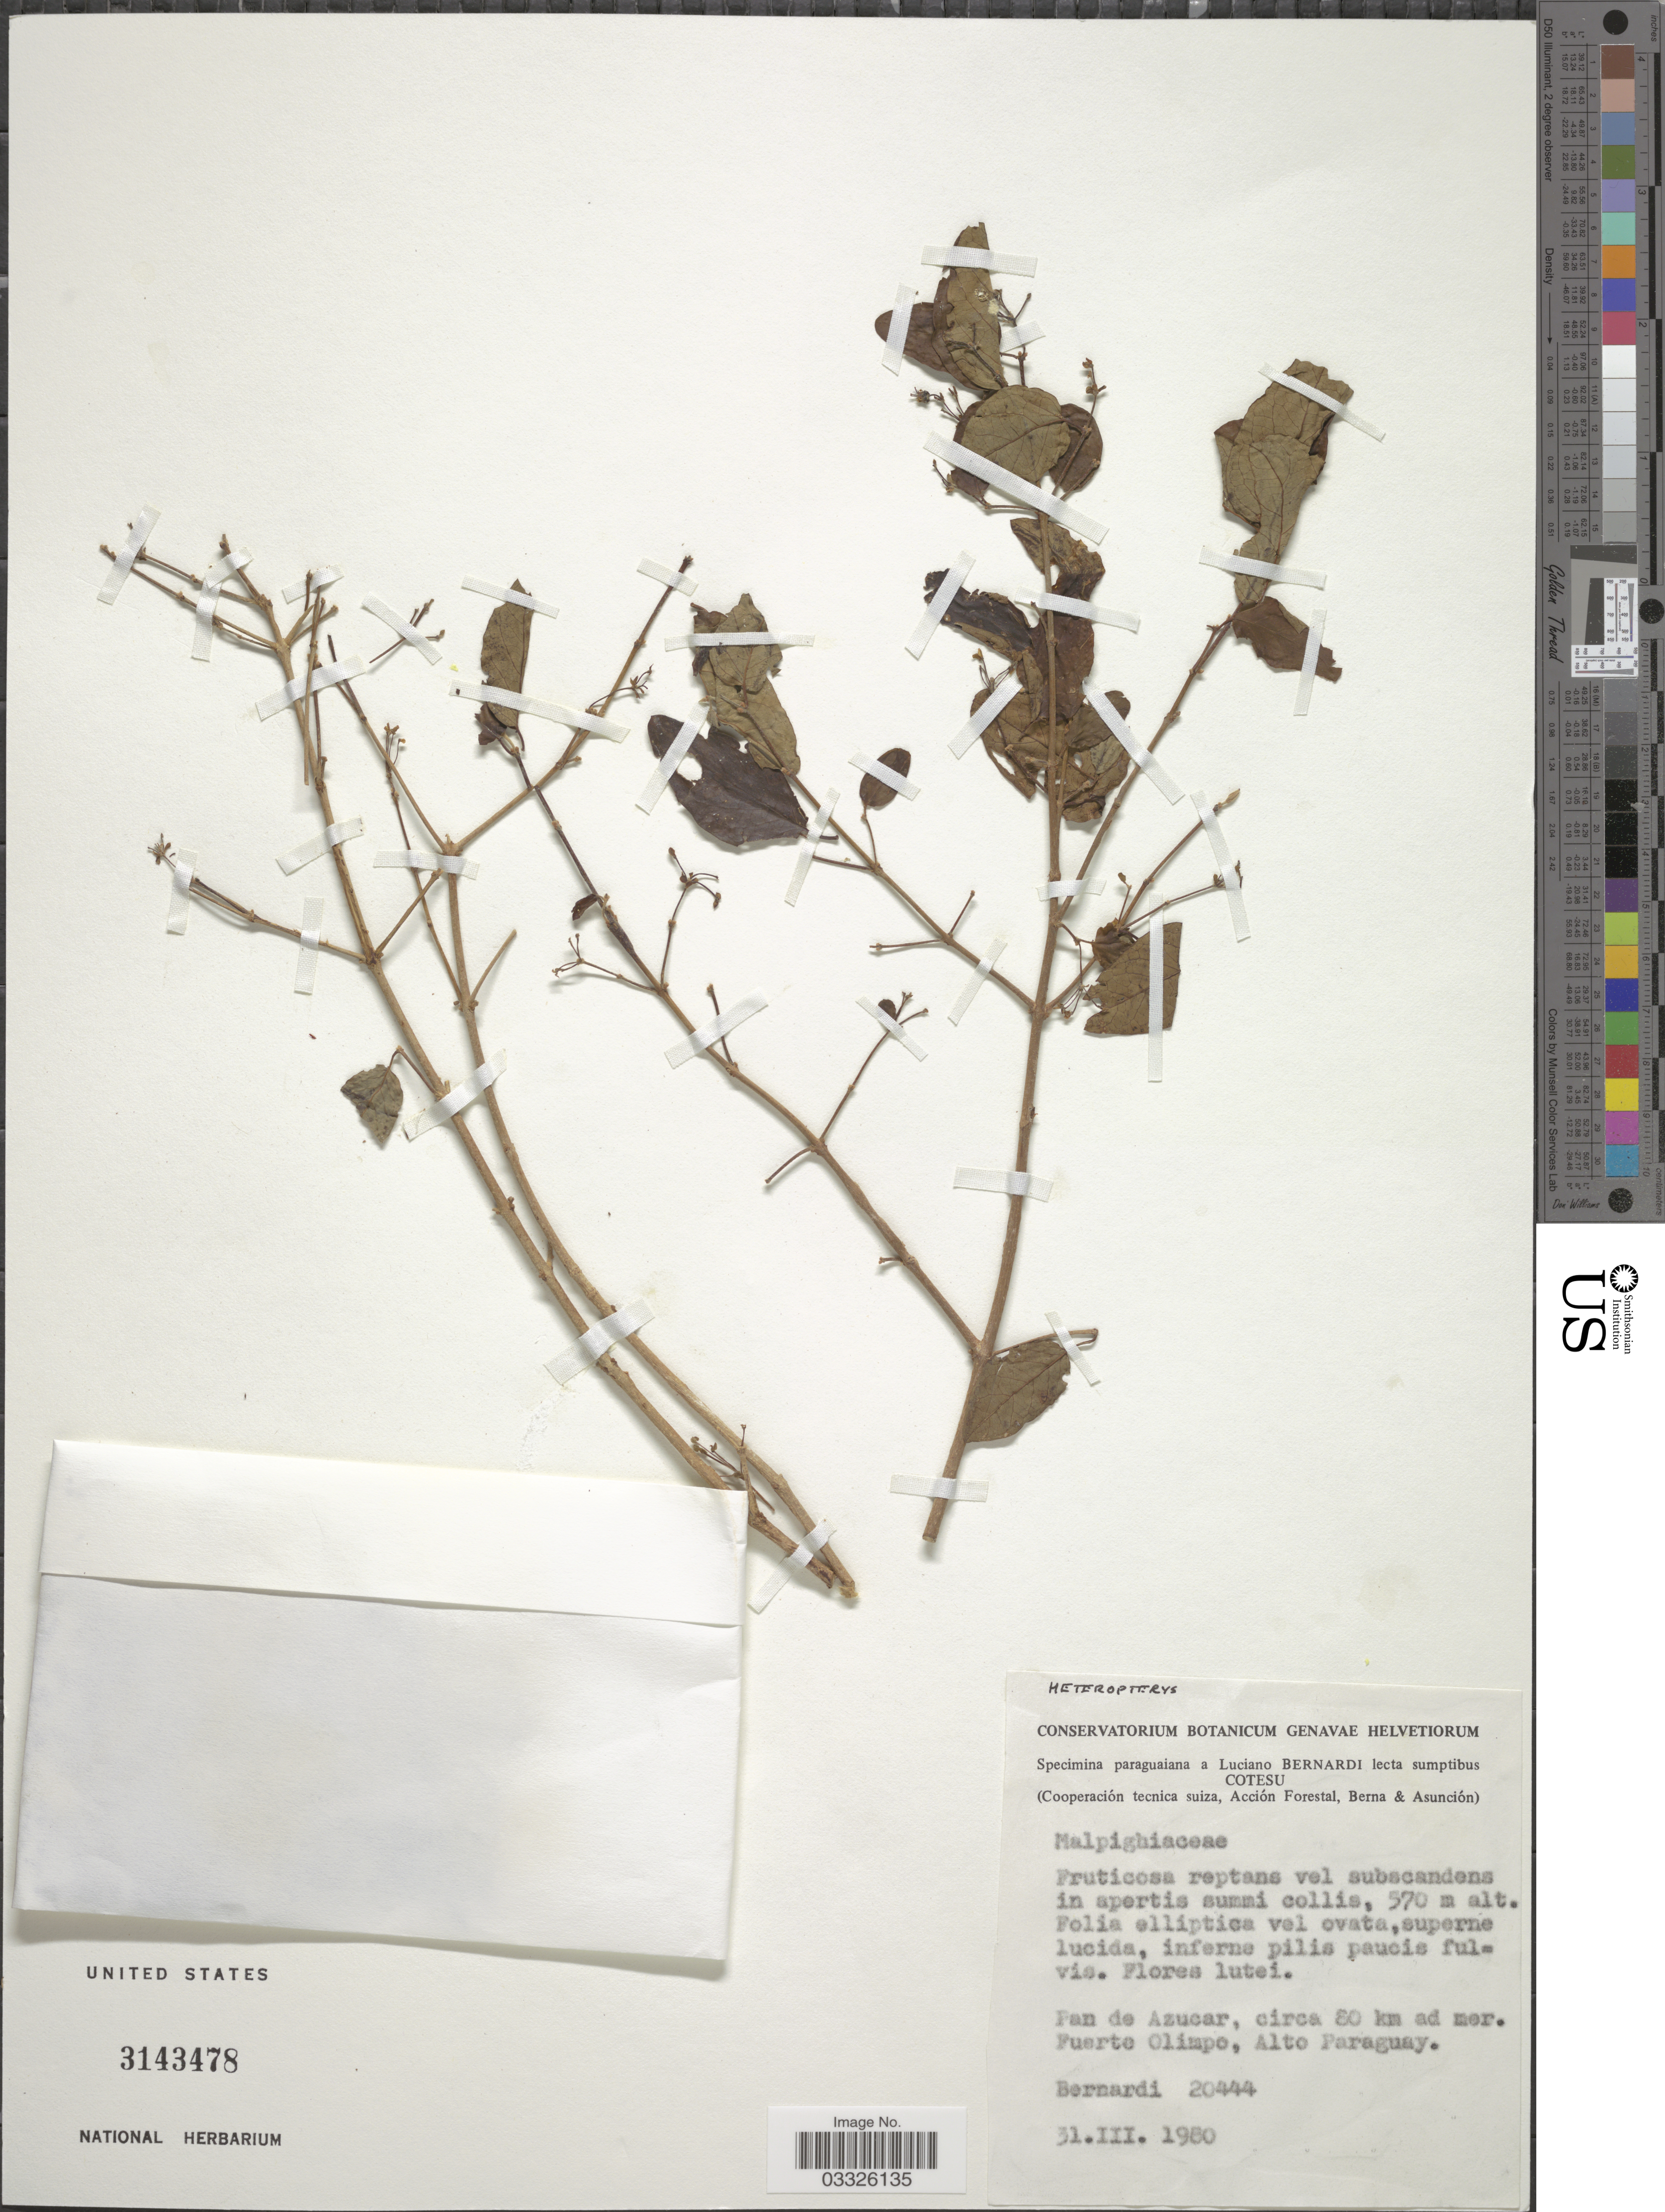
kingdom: Plantae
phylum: Tracheophyta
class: Magnoliopsida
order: Malpighiales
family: Malpighiaceae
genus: Heteropterys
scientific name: Heteropterys sp.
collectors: L. Bernardi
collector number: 20444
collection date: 1980-03-31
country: Paraguay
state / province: Alto Paraguay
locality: Pan de Azucar, circa 80 km ad mer. Fuerte Olimpo.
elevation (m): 570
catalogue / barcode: US 3143478